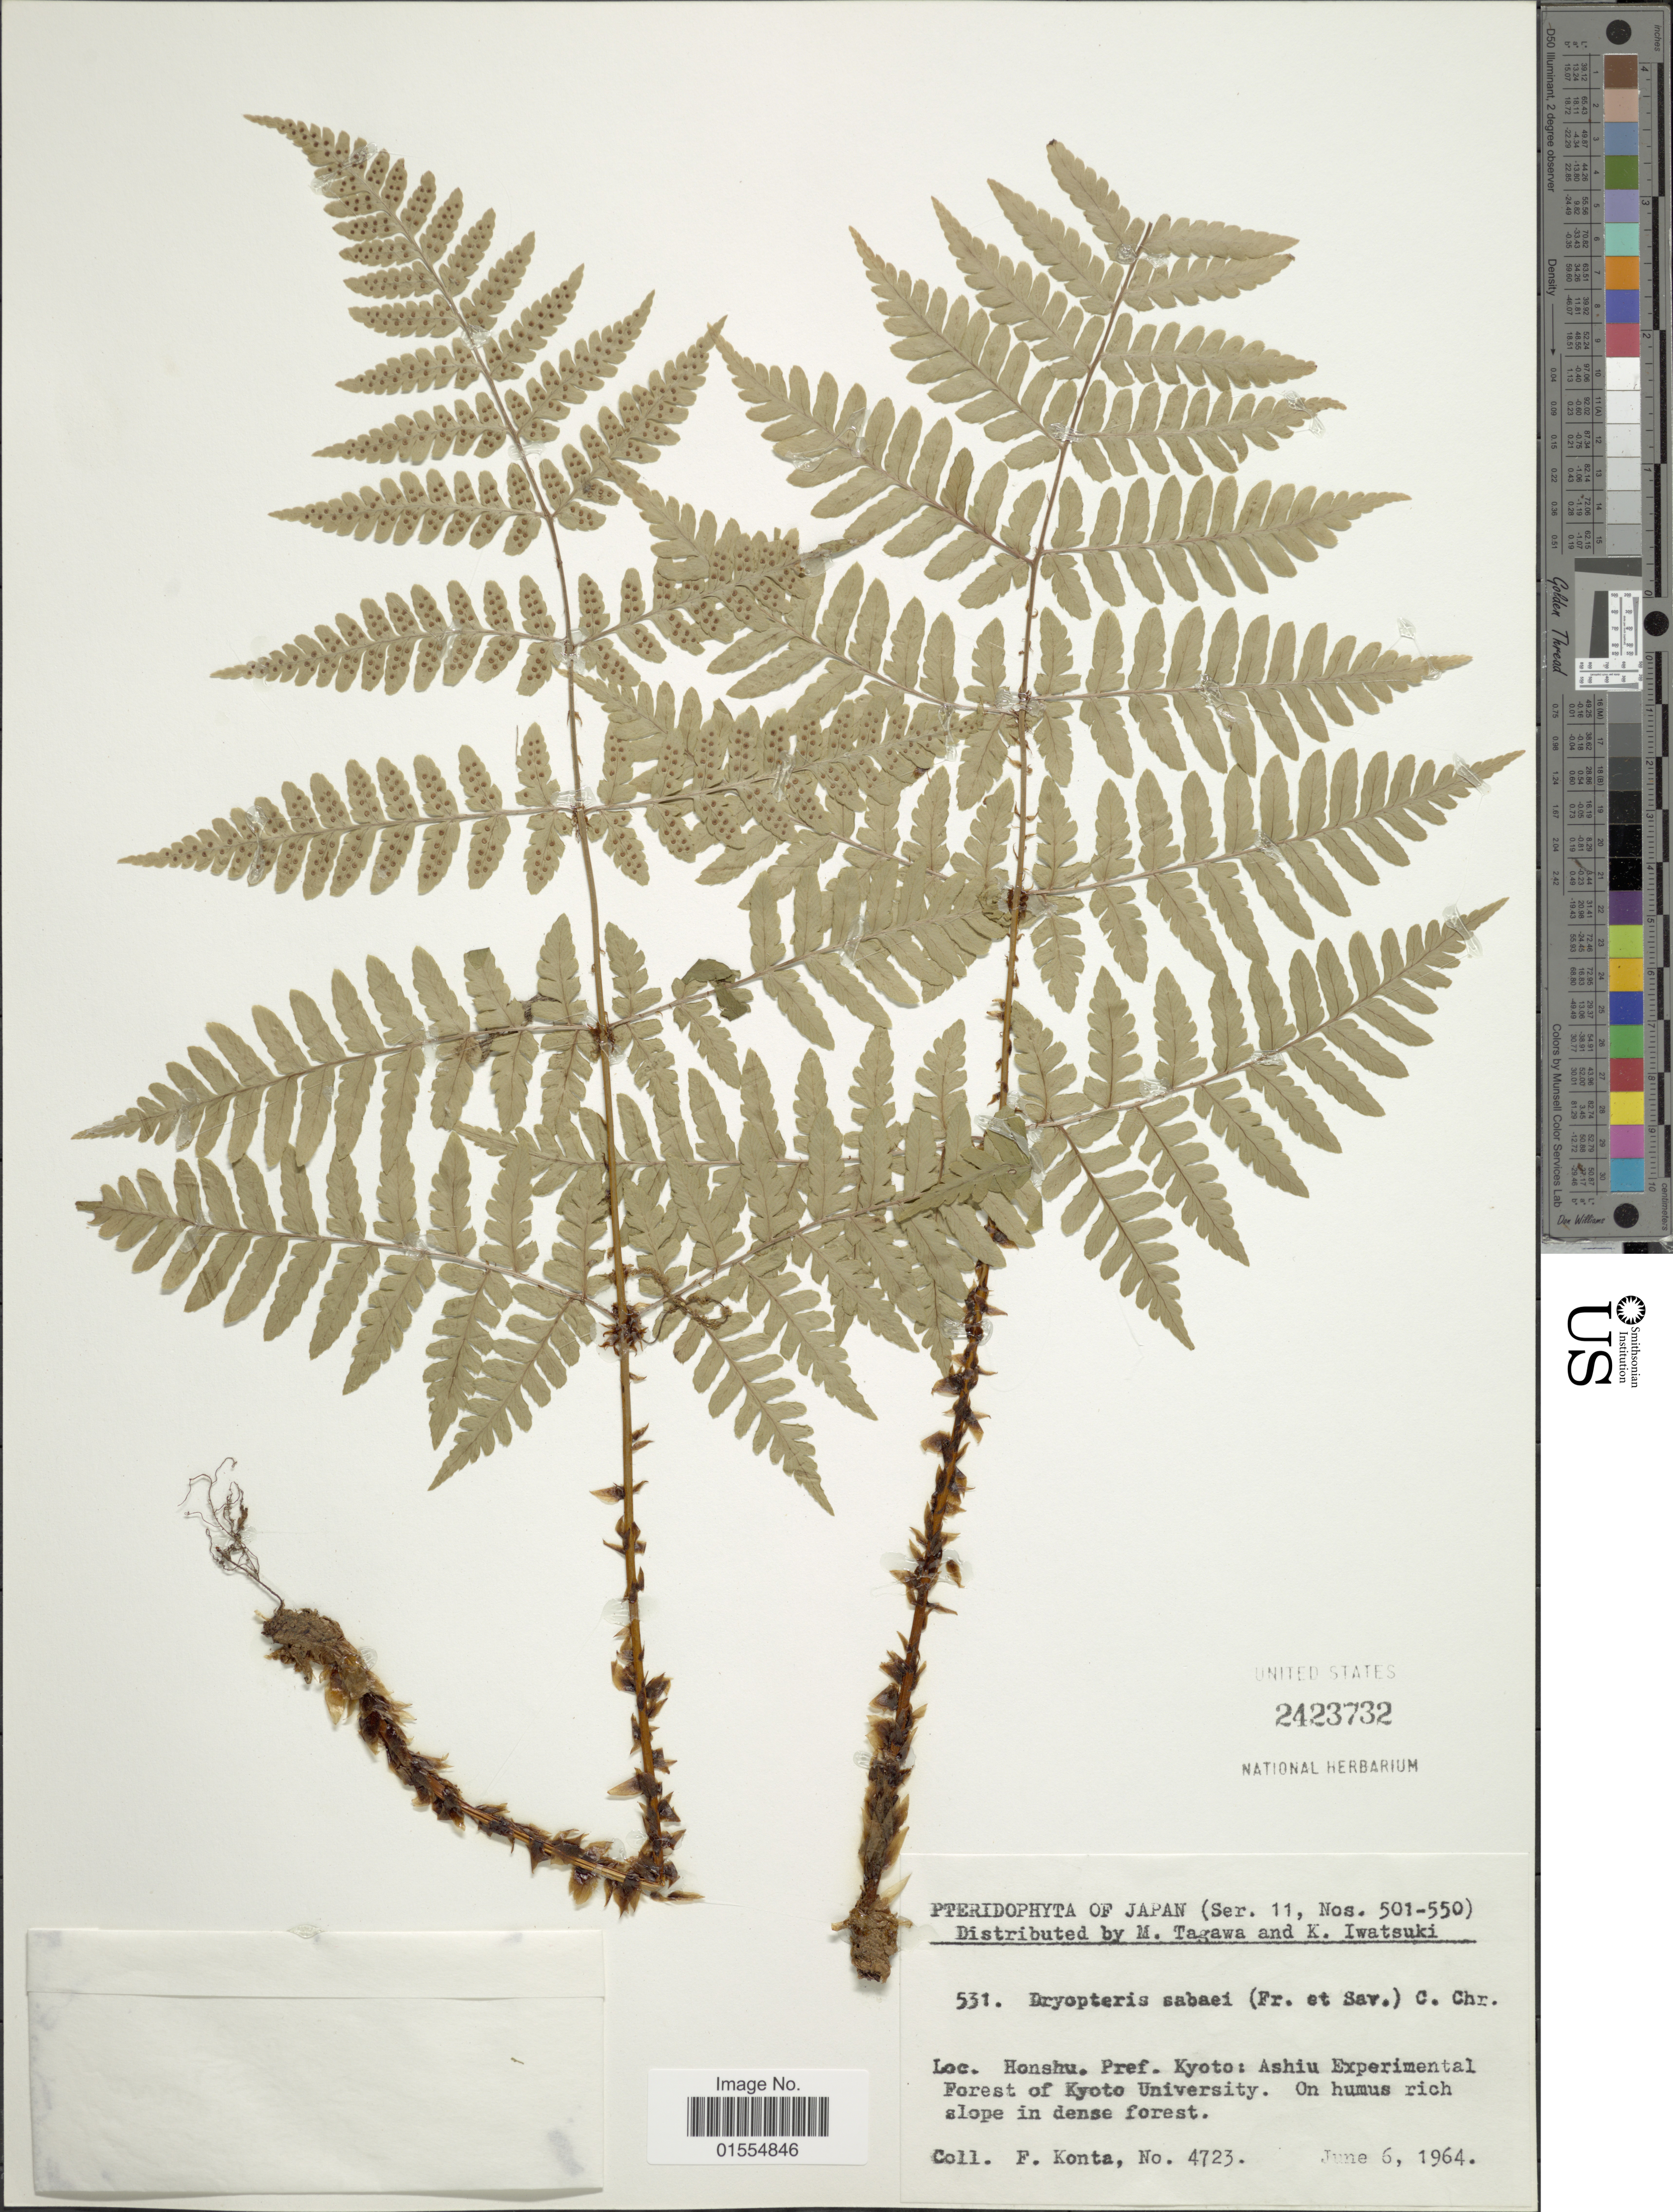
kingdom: Plantae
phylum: Tracheophyta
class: Polypodiopsida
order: Polypodiales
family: Dryopteridaceae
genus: Dryopteris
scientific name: Dryopteris sabaei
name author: (Franch. & Sav.) C. Chr.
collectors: F. Konta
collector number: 4723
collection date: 1964-06-06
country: Japan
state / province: Kyoto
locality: Honshu. Pref. Kyoto: Ashiu Experimental Forest of Kyoto University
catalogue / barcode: US 2423732